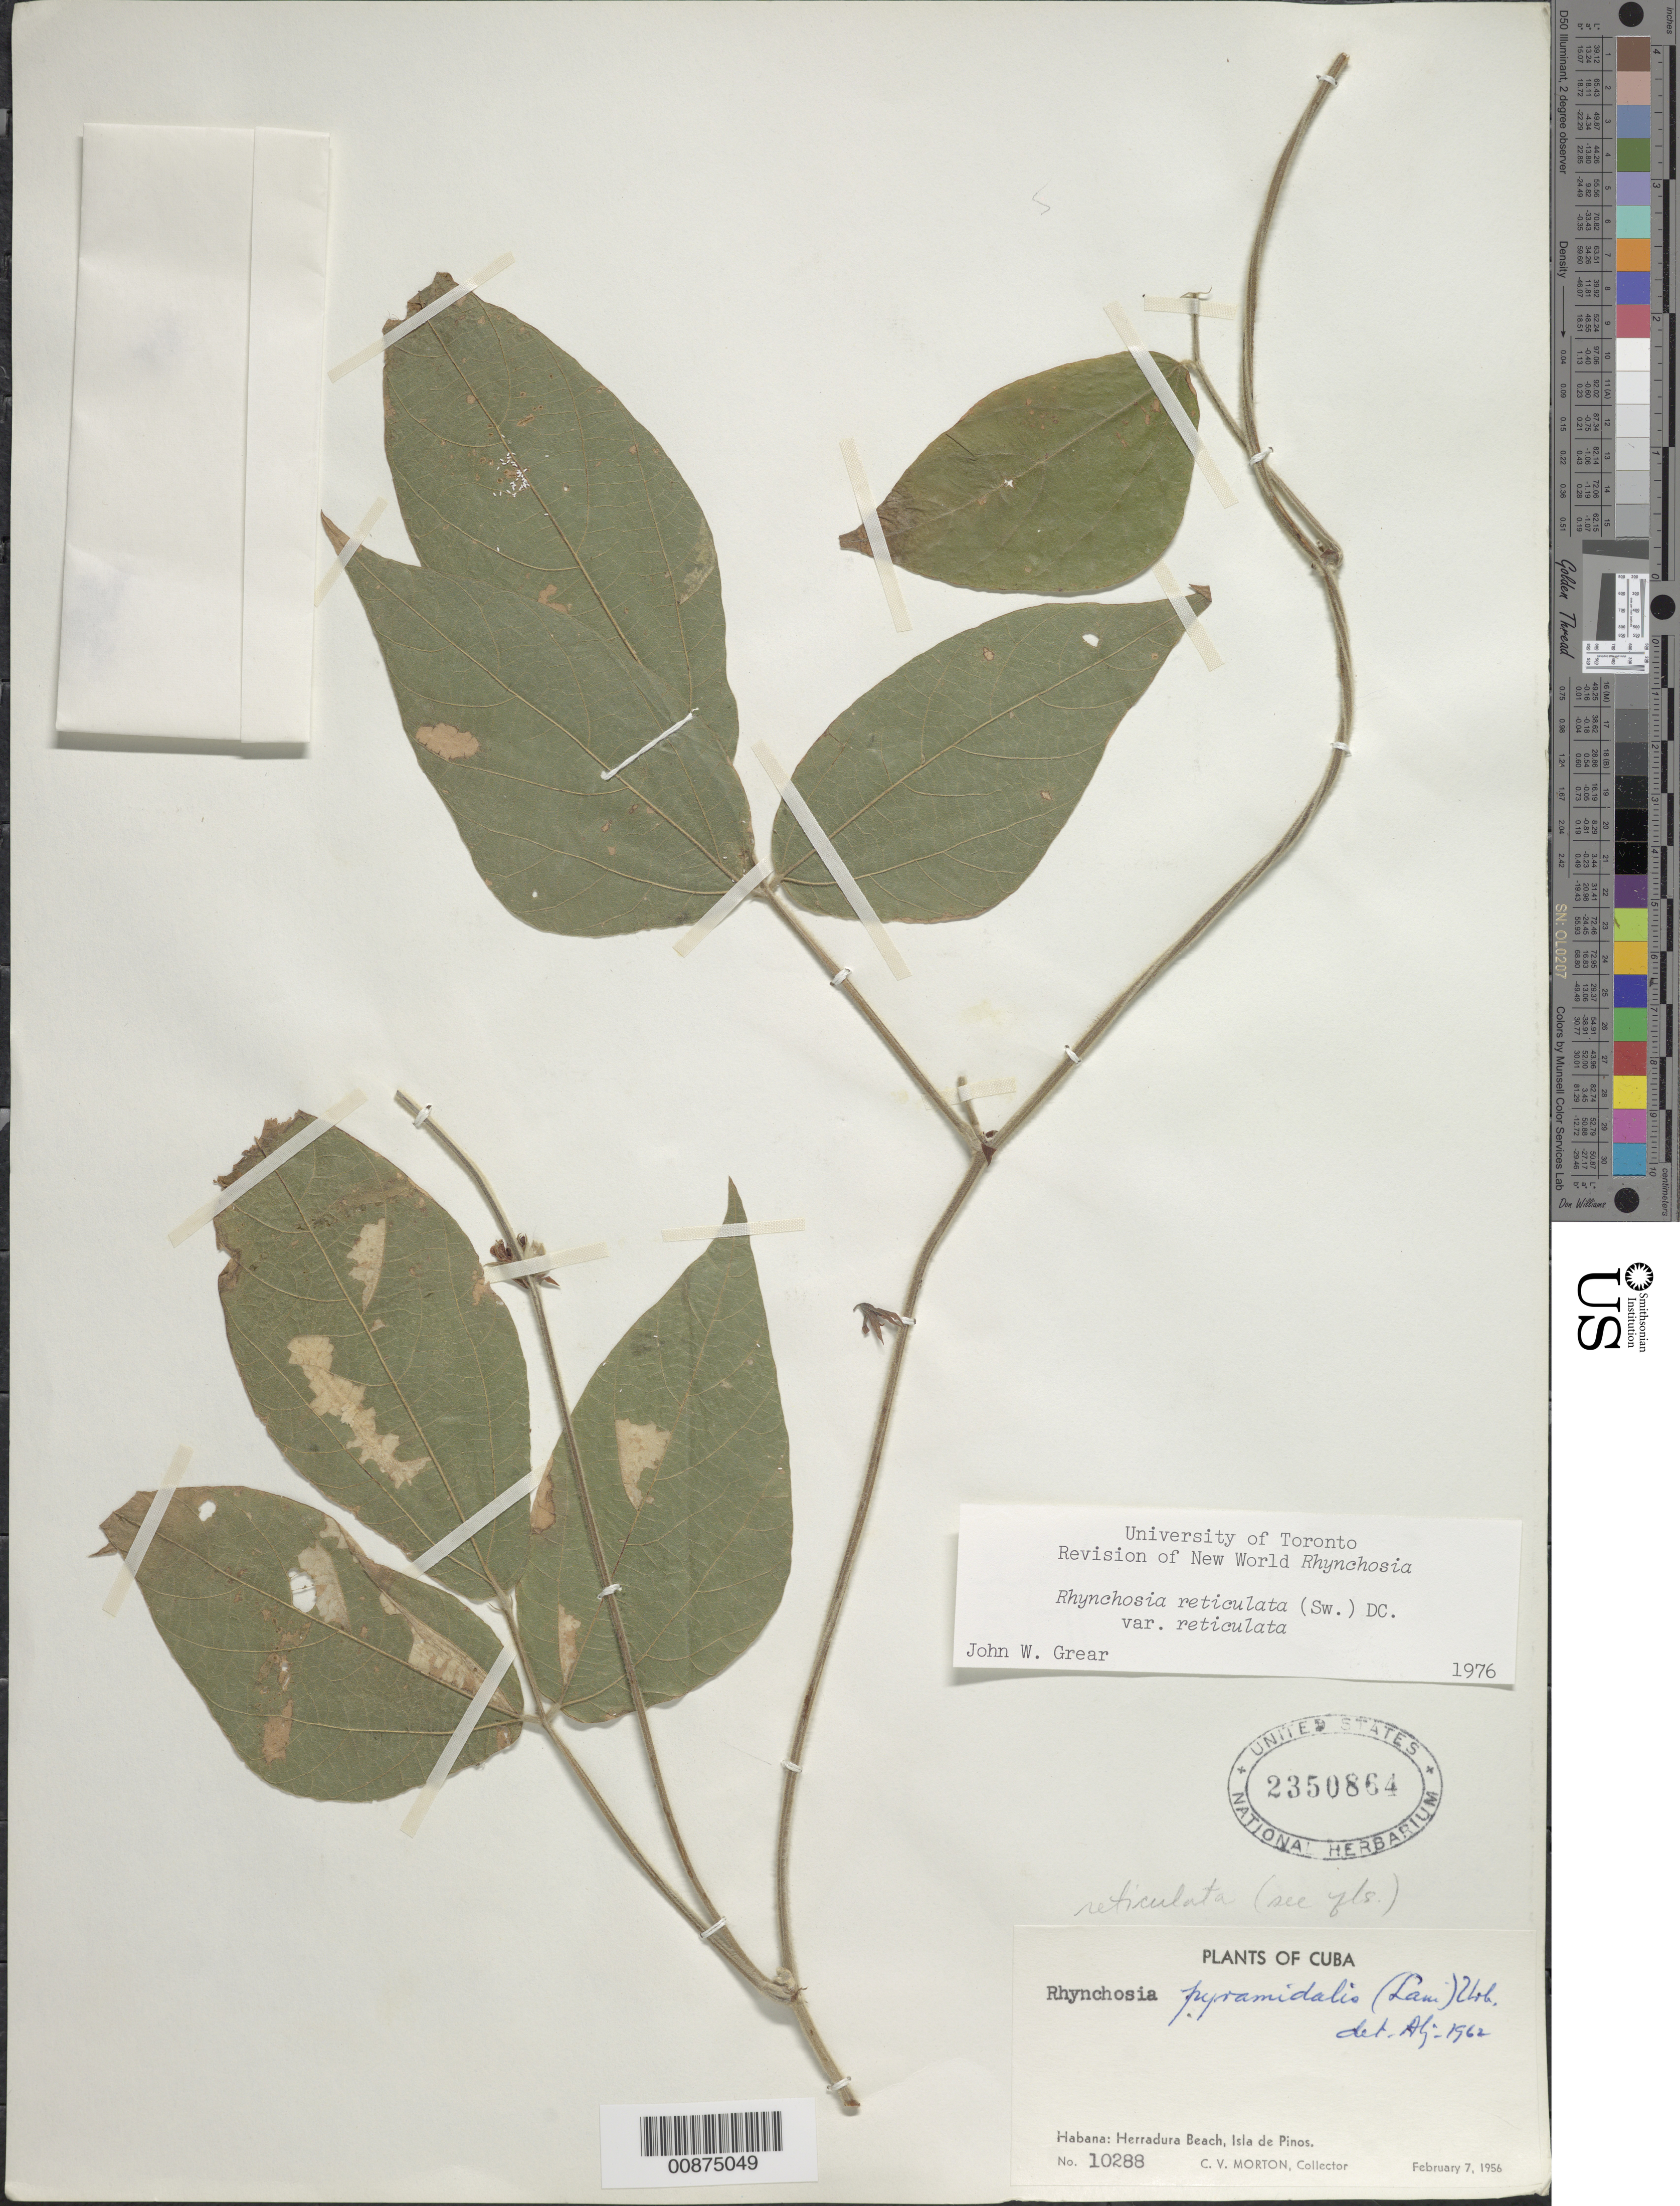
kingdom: Plantae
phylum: Tracheophyta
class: Magnoliopsida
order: Fabales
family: Fabaceae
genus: Rhynchosia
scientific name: Rhynchosia reticulata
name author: (Sw.) DC.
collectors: C. V. Morton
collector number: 10288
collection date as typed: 07 Feb 1956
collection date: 1956-02-07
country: Cuba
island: Isla de la Juventud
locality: Herradura Beach, Isla de Pinos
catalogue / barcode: US 2350864